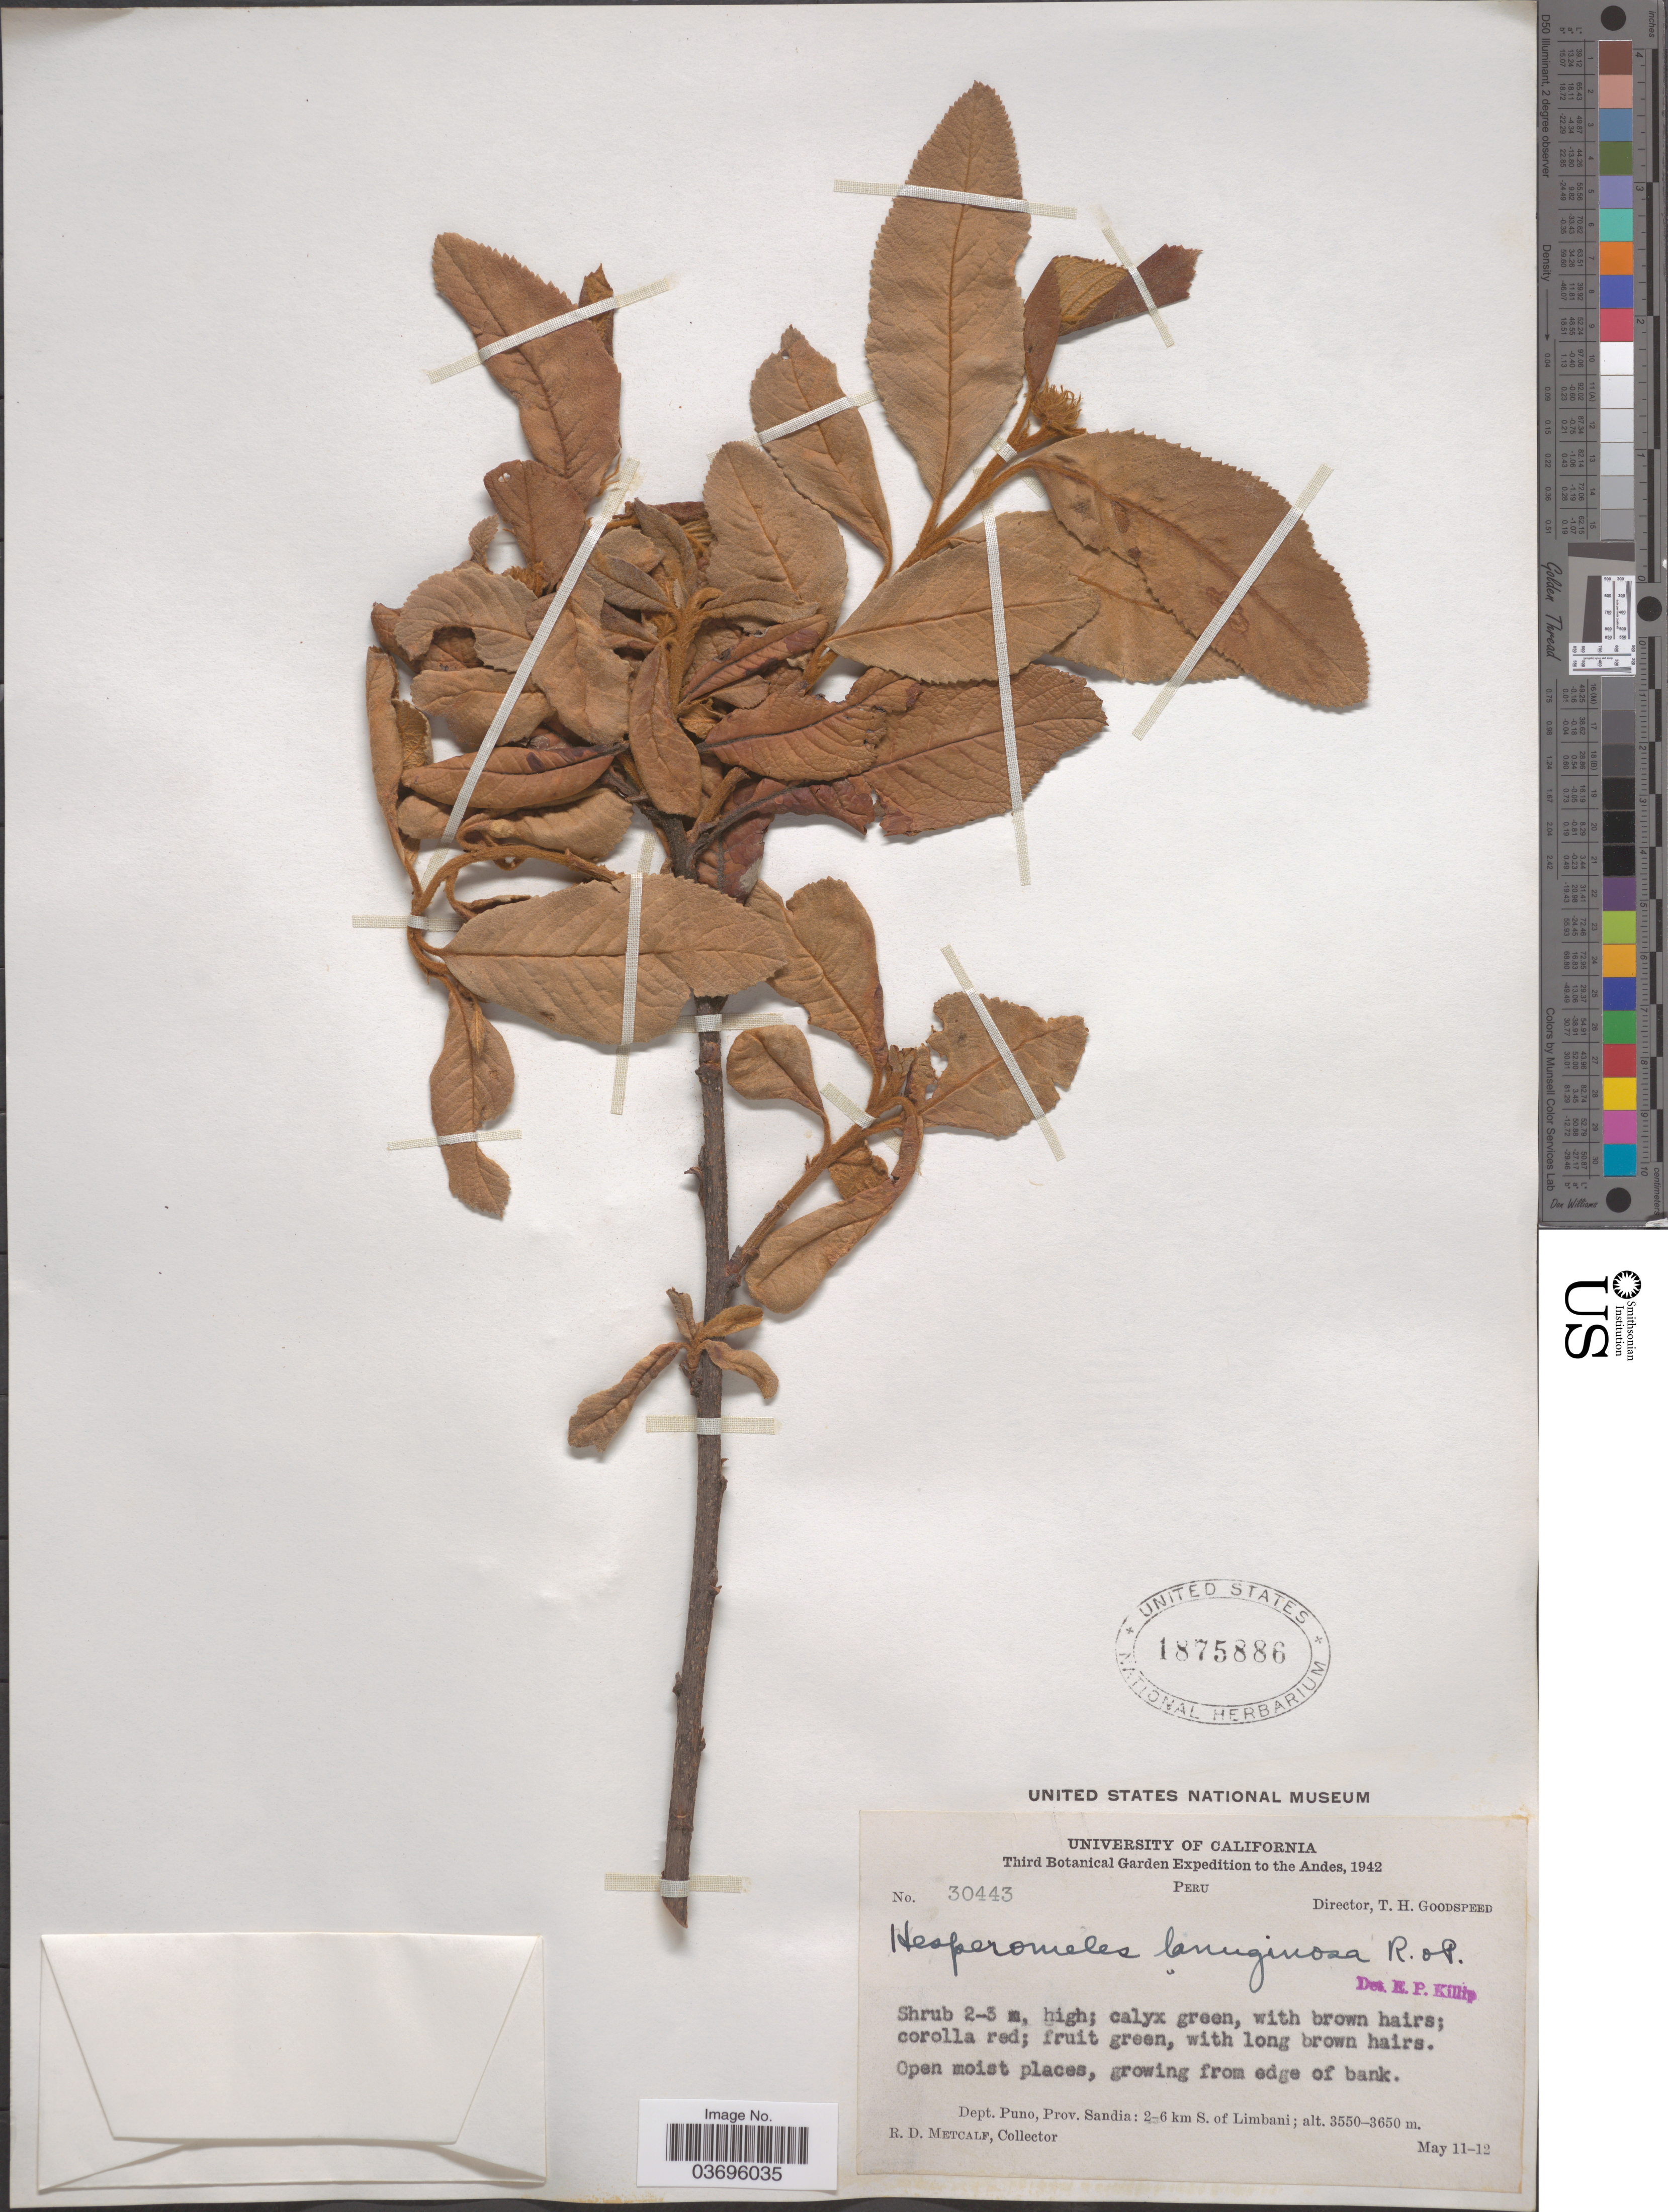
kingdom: Plantae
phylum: Tracheophyta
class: Magnoliopsida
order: Rosales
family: Rosaceae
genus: Hesperomeles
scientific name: Hesperomeles ferruginea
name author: (Juss. ex Pers.) Benth.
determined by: Romoleroux, K.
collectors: R. D. Metcalf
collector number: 30443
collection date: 1942-05-11/1942-05-12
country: Peru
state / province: Puno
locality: Andes. Dept. Puno, Prov. Sandia: 2-6 km S. of Limbani.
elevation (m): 3550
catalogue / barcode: US 1875886